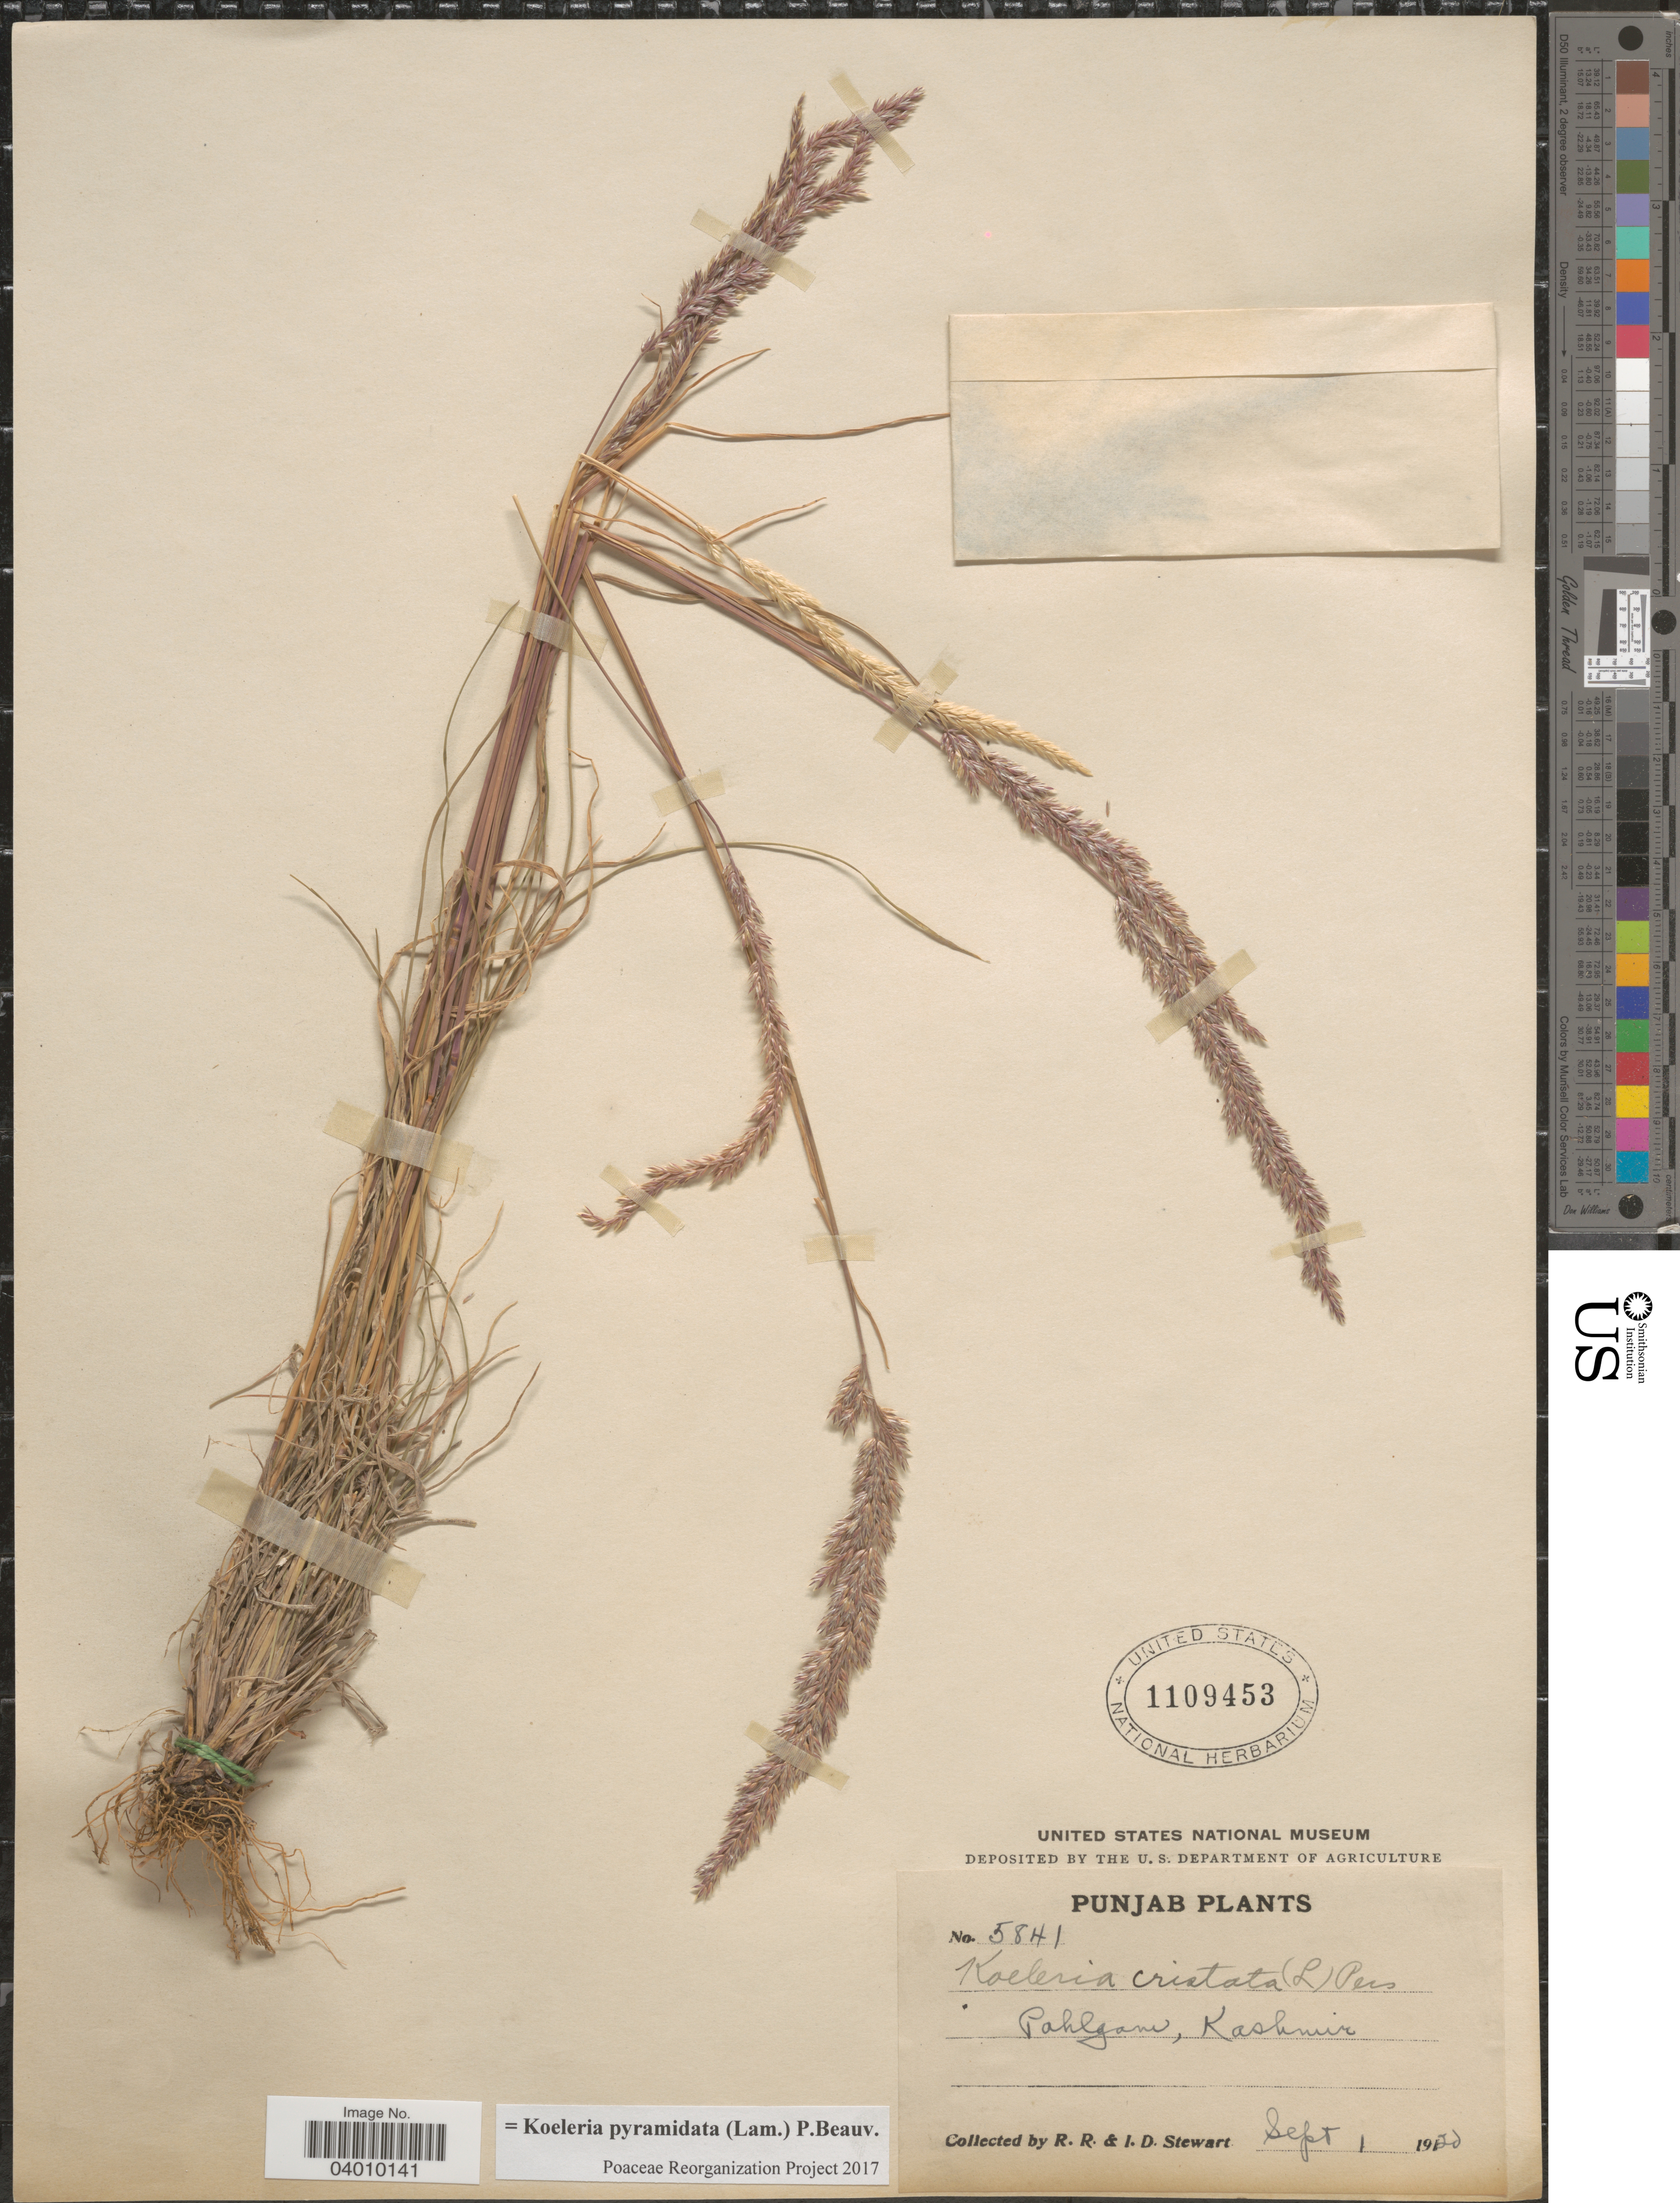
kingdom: Plantae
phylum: Tracheophyta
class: Liliopsida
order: Poales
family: Poaceae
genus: Koeleria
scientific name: Koeleria pyramidata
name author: (Lam.) P. Beauv.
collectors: R. Stewart & I. Stewart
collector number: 5841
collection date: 1920-09-01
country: India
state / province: Jammu and Kashmir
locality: Punjab. Pahlgam, Kashmir.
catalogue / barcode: US 1109453